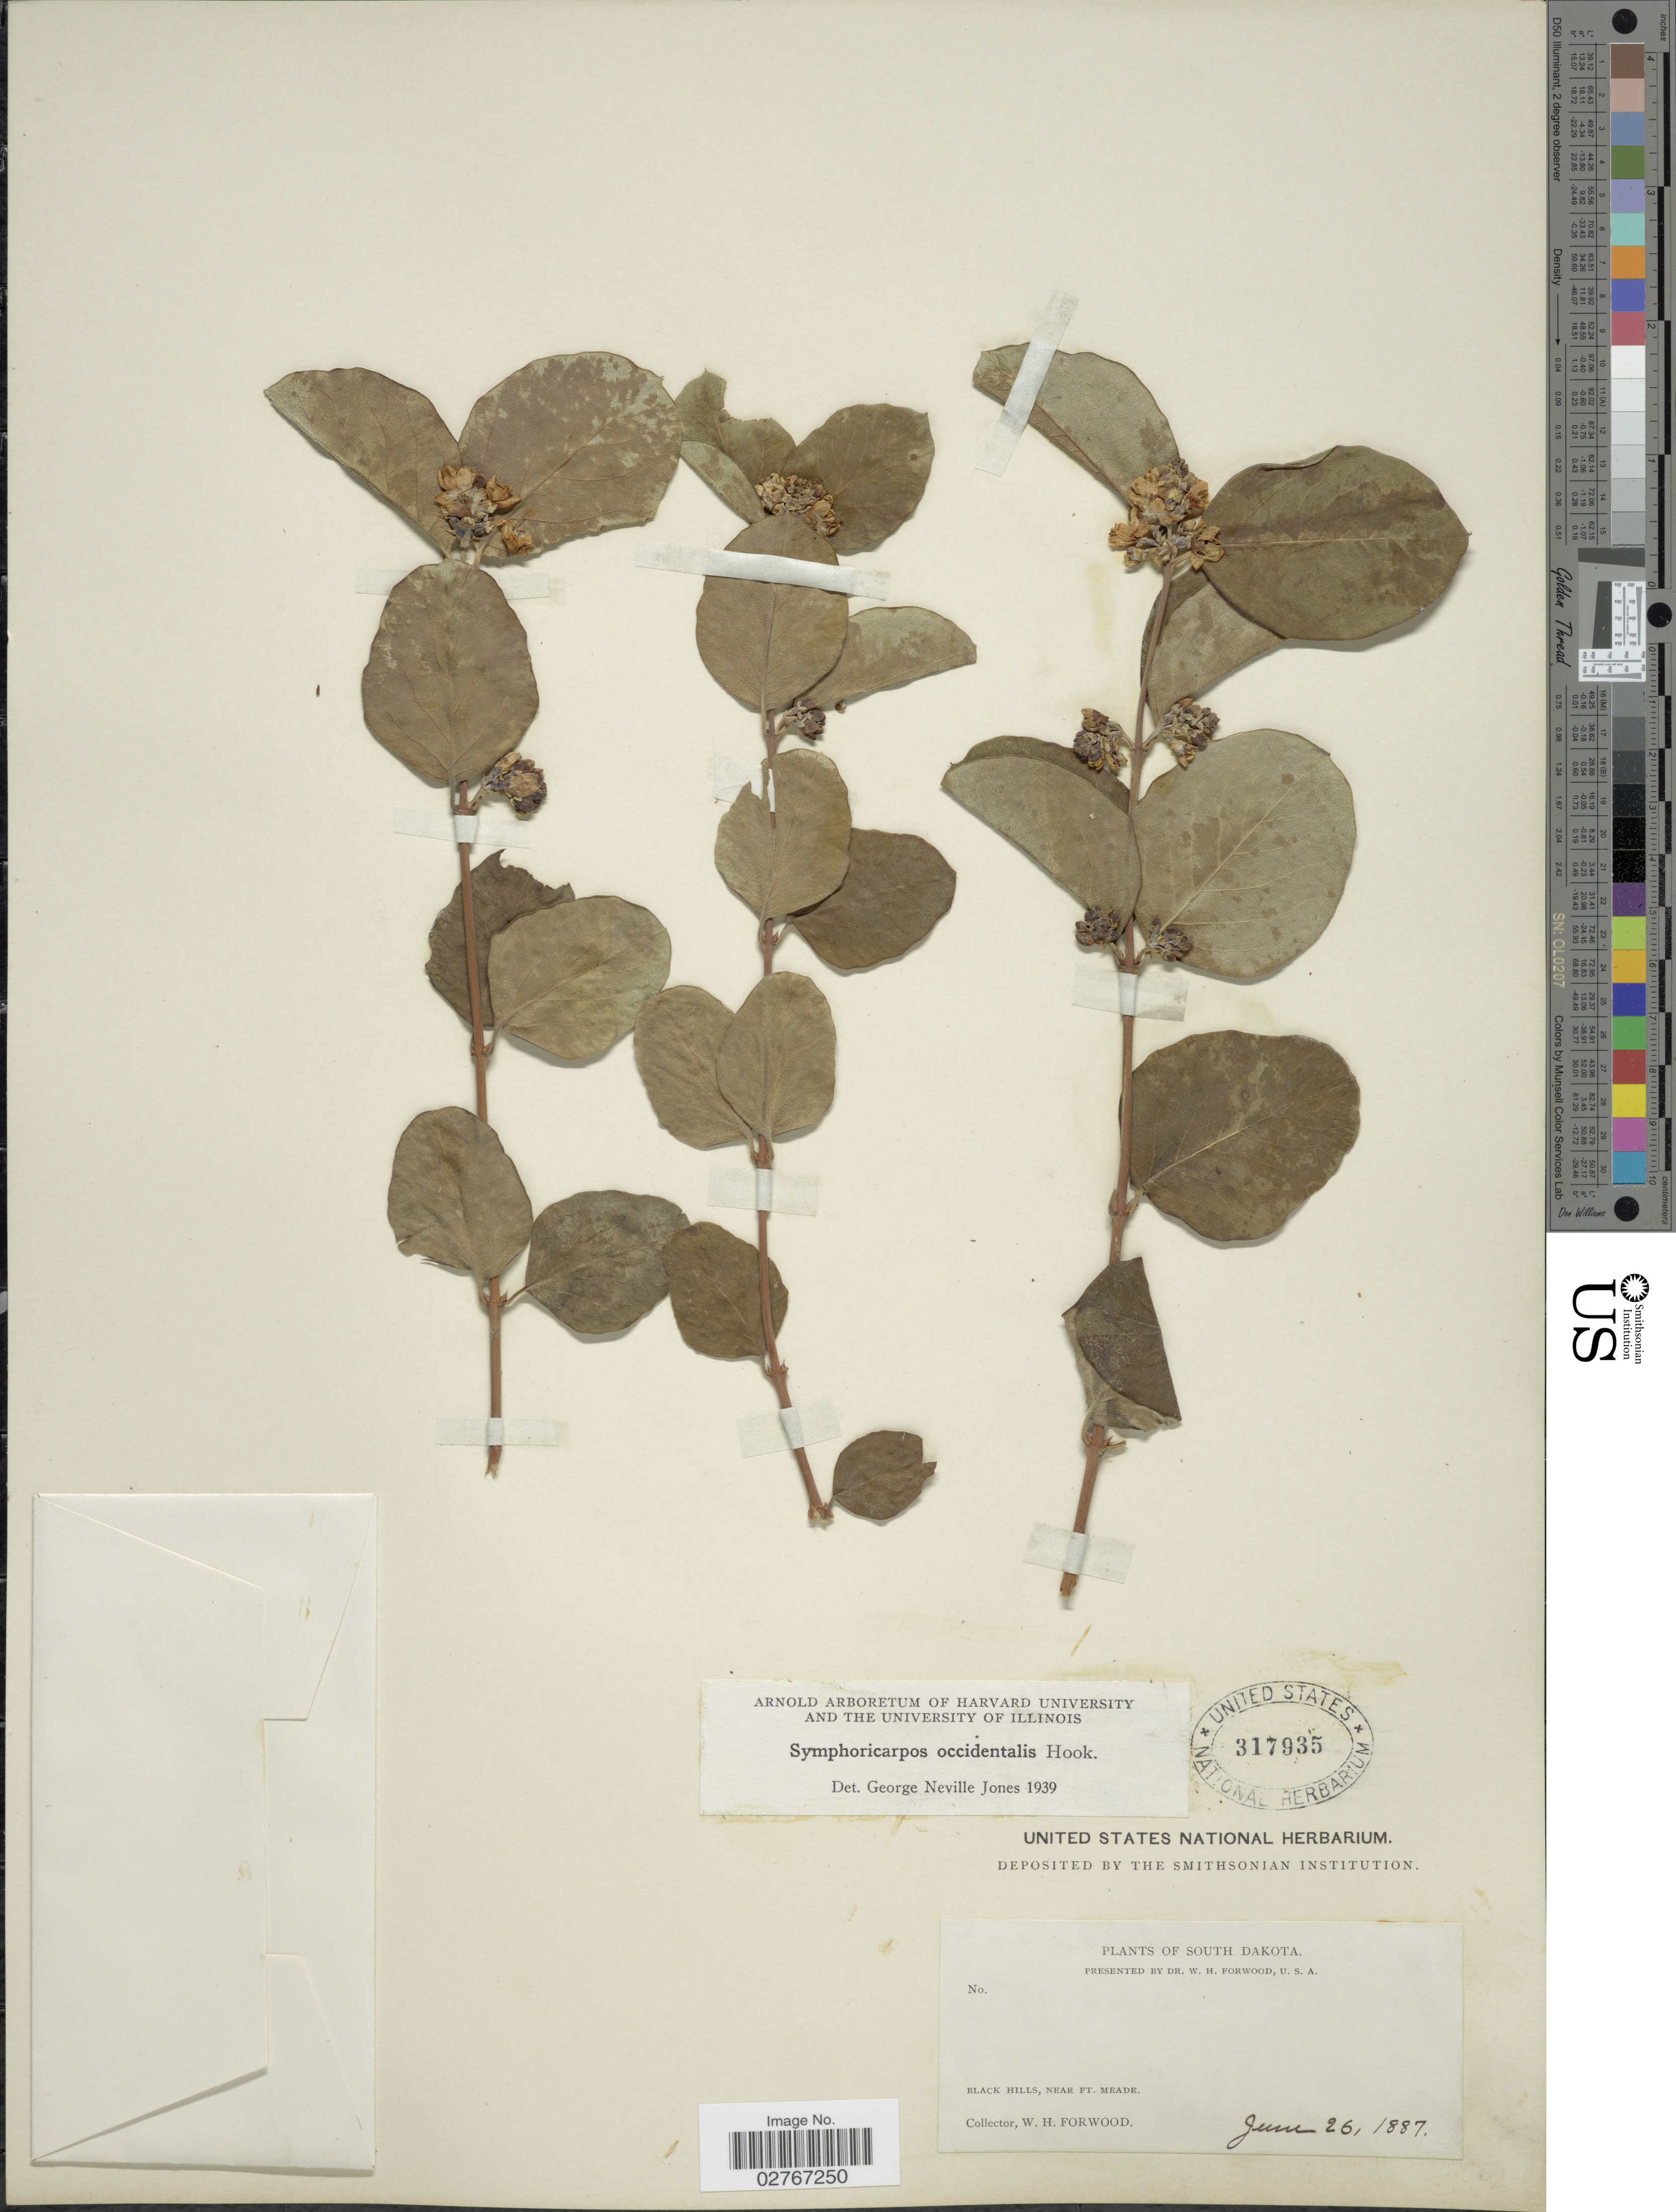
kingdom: Plantae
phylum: Tracheophyta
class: Magnoliopsida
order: Dipsacales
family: Caprifoliaceae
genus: Symphoricarpos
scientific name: Symphoricarpos occidentalis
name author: (R. Br.) Hook.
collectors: W. Forwood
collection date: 1887-06-26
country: United States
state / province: South Dakota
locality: Black Hills, near Ft. Meade.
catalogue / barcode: US 317935